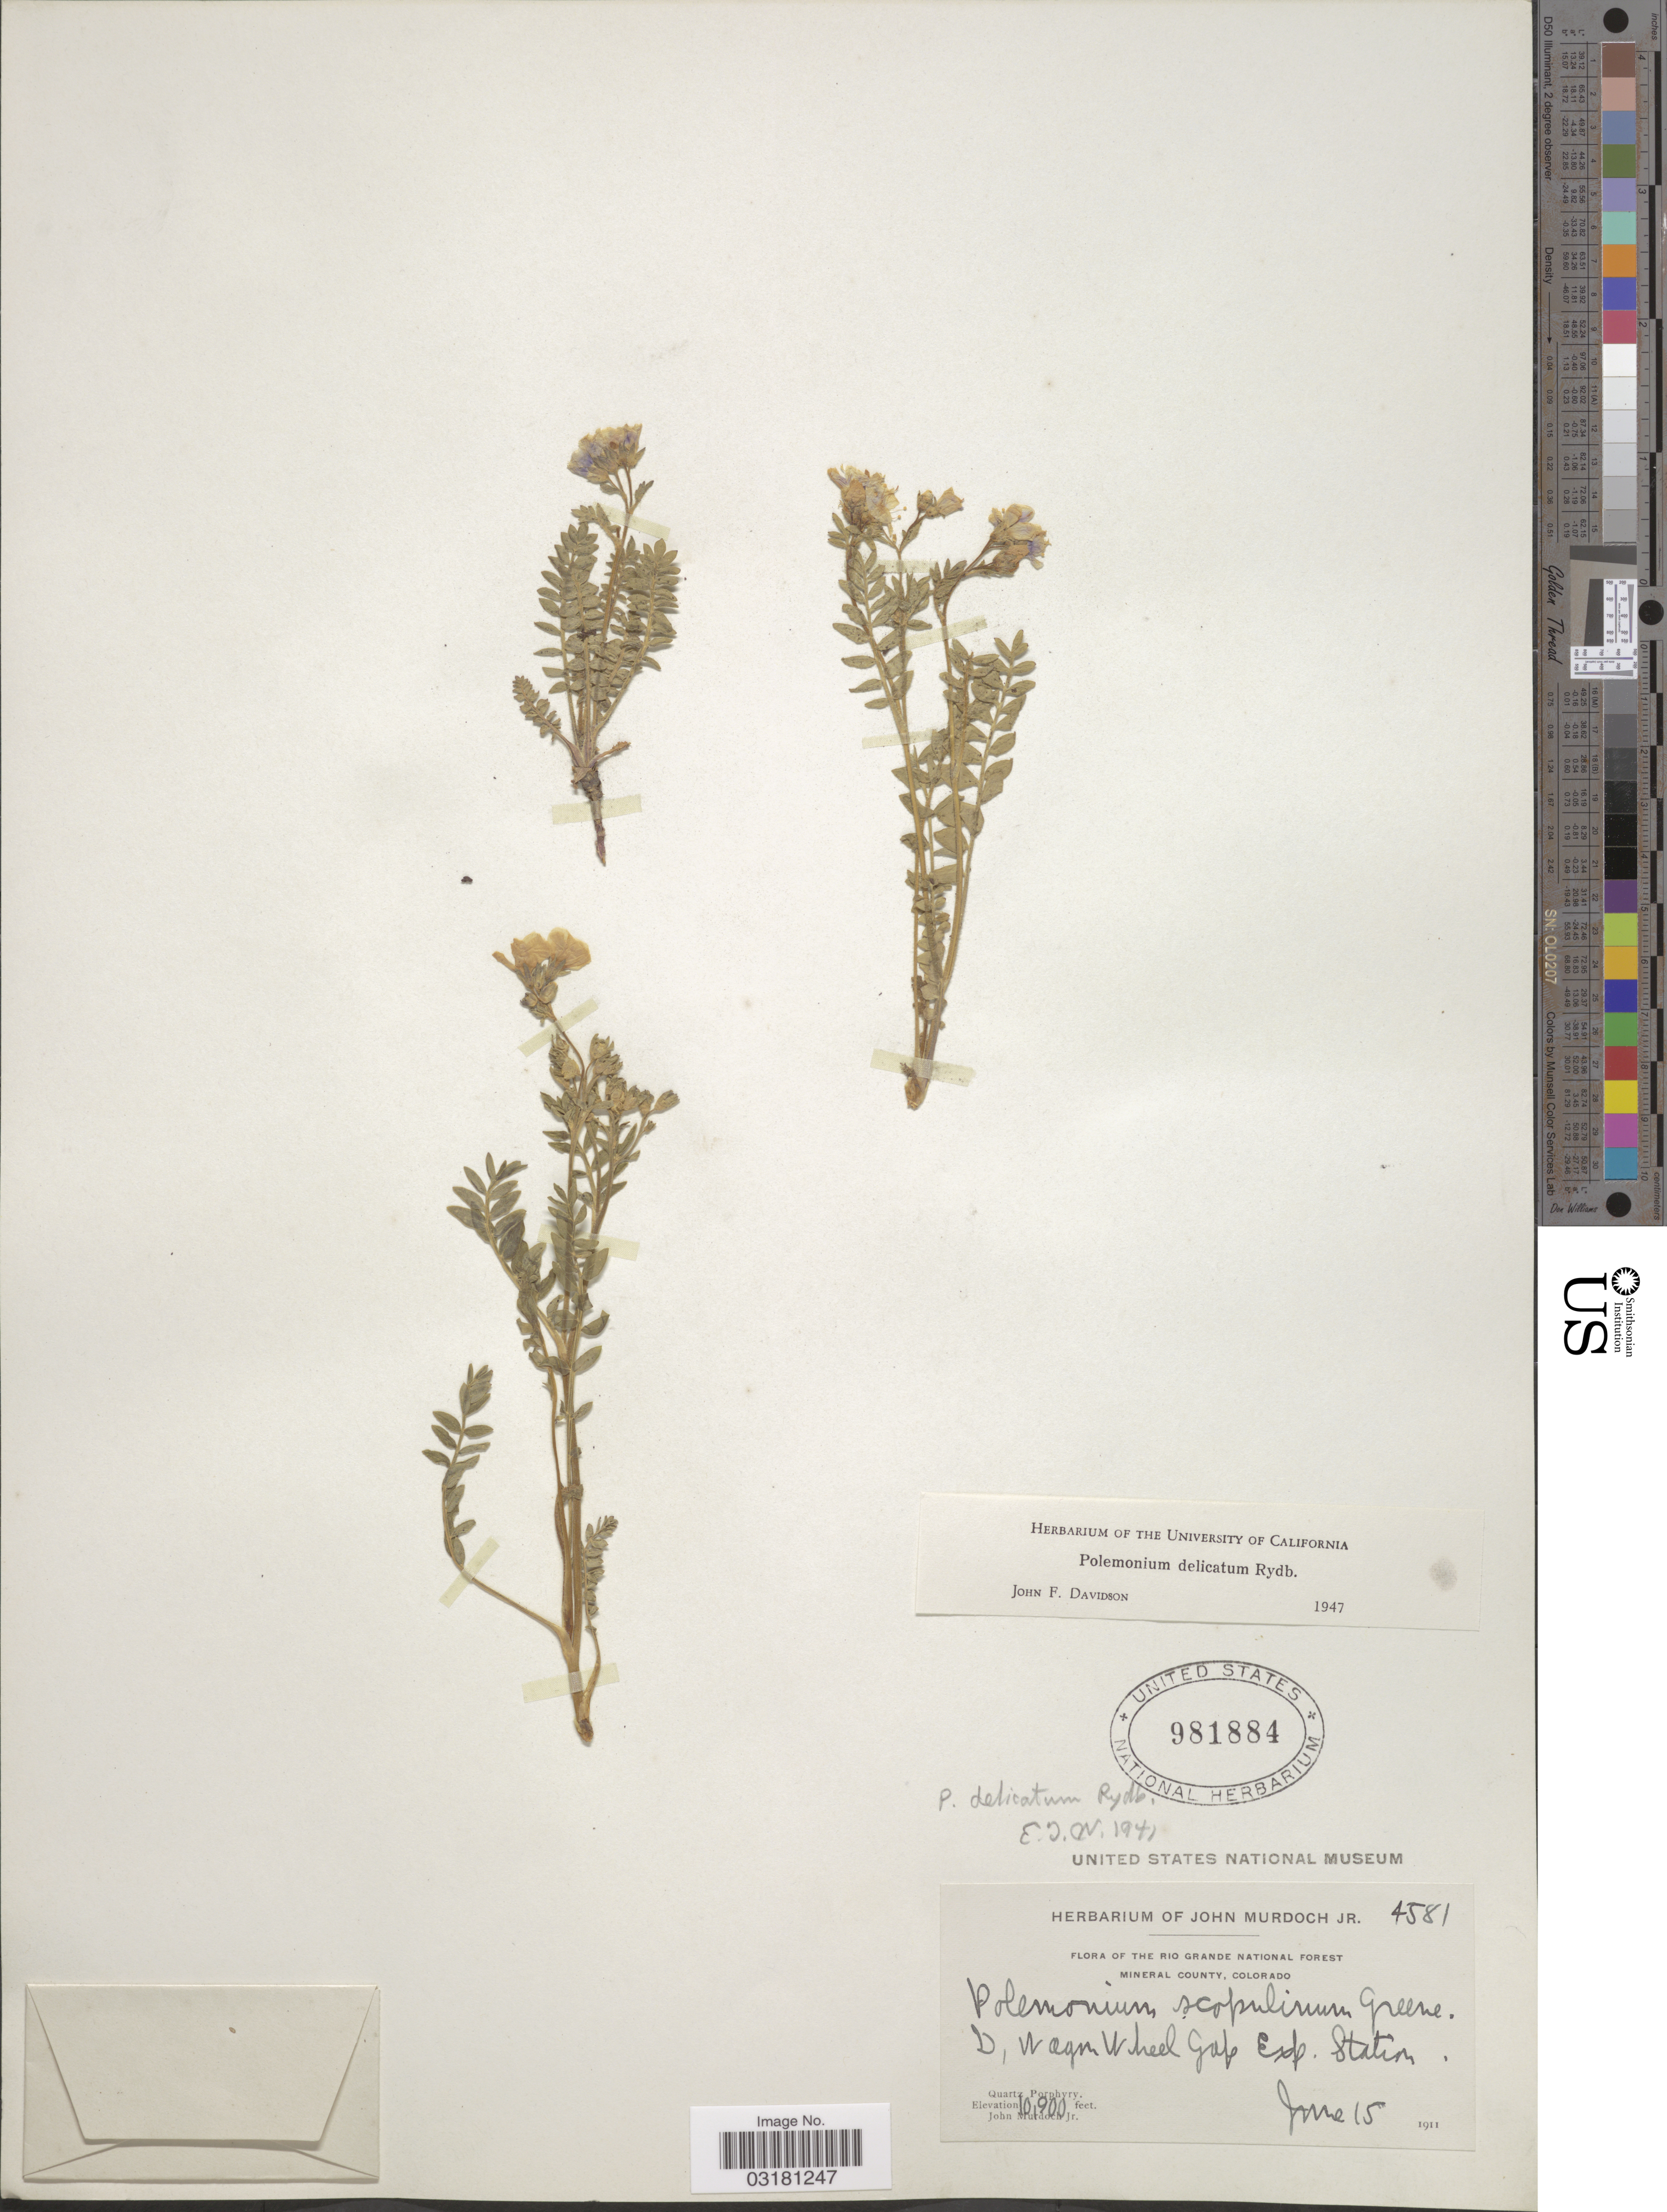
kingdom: Plantae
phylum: Tracheophyta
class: Magnoliopsida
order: Ericales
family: Polemoniaceae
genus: Polemonium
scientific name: Polemonium delicatum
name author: Rydb.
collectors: J. Murdoch Jr.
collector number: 4581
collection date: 1911-06-15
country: United States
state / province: Colorado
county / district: Mineral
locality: The Rio Grande National Forest. Mineral County. Wagon Wheel Gap Exp. Station.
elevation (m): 3322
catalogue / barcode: US 981884